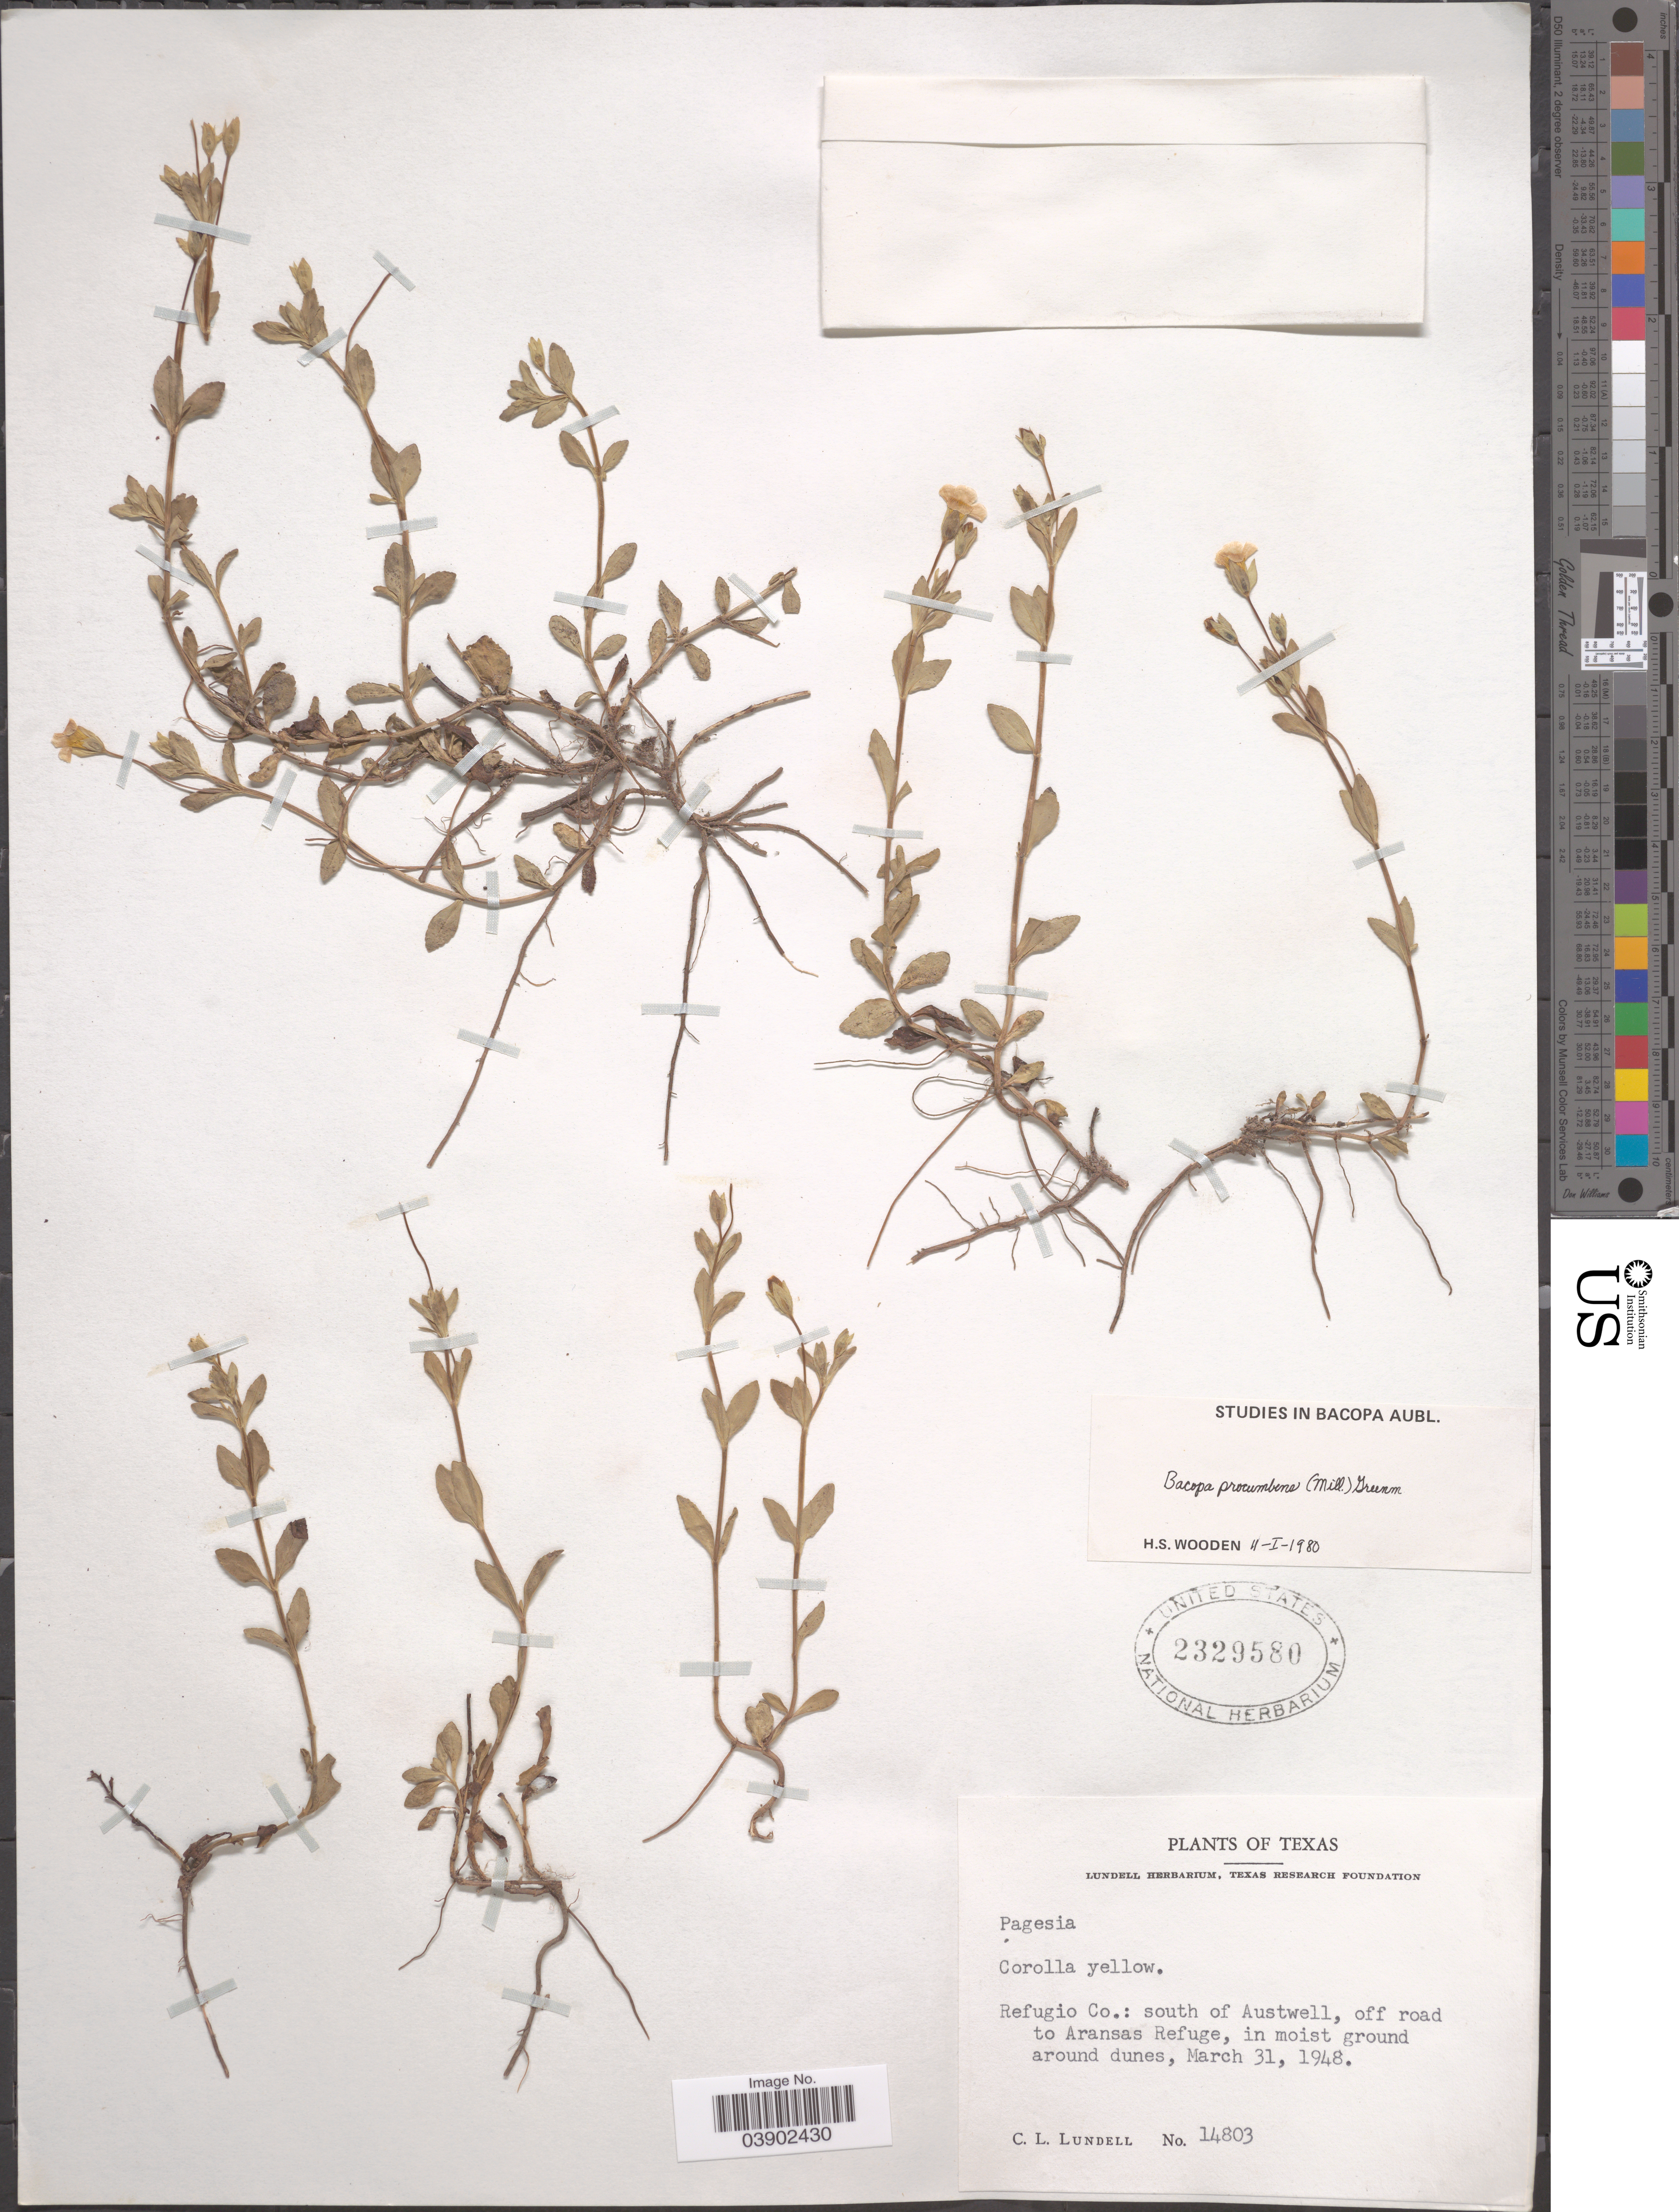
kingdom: Plantae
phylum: Tracheophyta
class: Magnoliopsida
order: Lamiales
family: Plantaginaceae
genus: Mecardonia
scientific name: Mecardonia procumbens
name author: (Mill.) Small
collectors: C. L. Lundell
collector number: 14803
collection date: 1948-03-31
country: United States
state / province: Texas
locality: Refugio Co.: south of Austwell, off road to Aransas Refuge.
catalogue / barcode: US 2329580